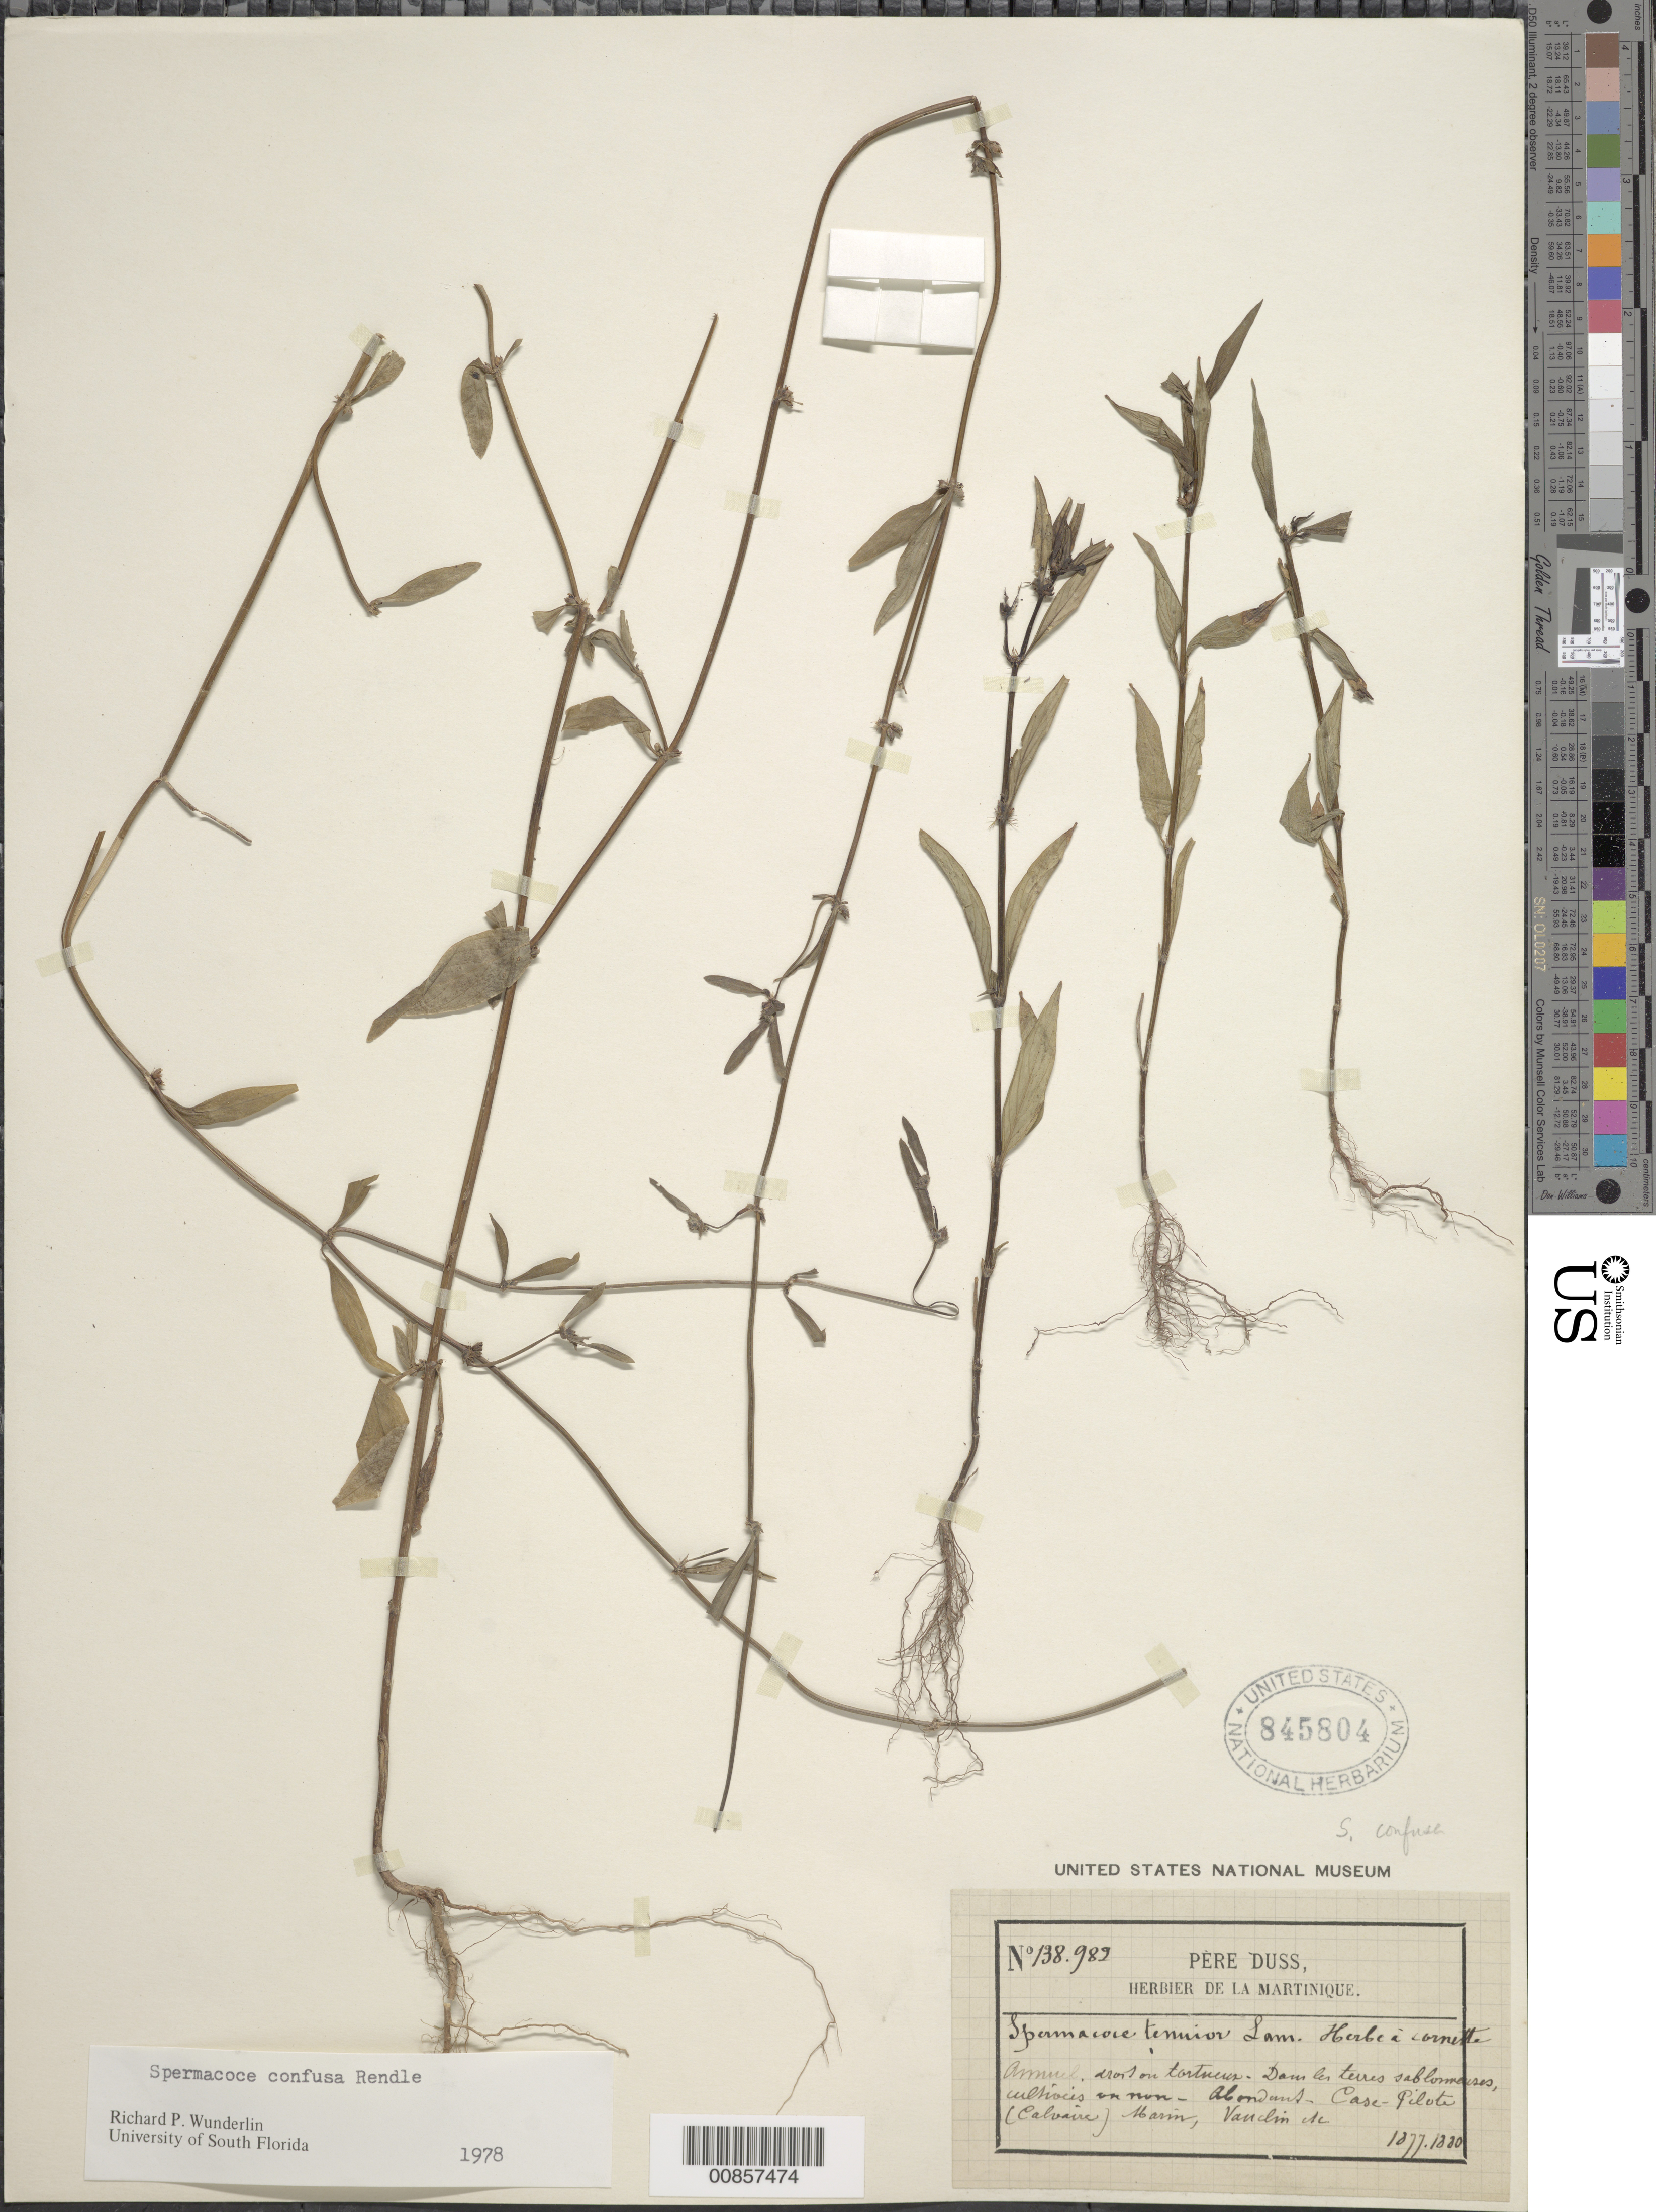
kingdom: Plantae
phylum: Tracheophyta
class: Magnoliopsida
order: Gentianales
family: Rubiaceae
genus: Spermacoce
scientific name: Spermacoce confusa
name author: Rendle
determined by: Wunderlin, Richard P.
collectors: Père Duss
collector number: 138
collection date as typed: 1877 to -- --- 1880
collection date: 1877/1880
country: Martinique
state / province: Le Marin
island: Martinique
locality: Case-Pilote (Calvaire) Marin, etc.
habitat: Dans les terres sablmeuses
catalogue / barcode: US 845804